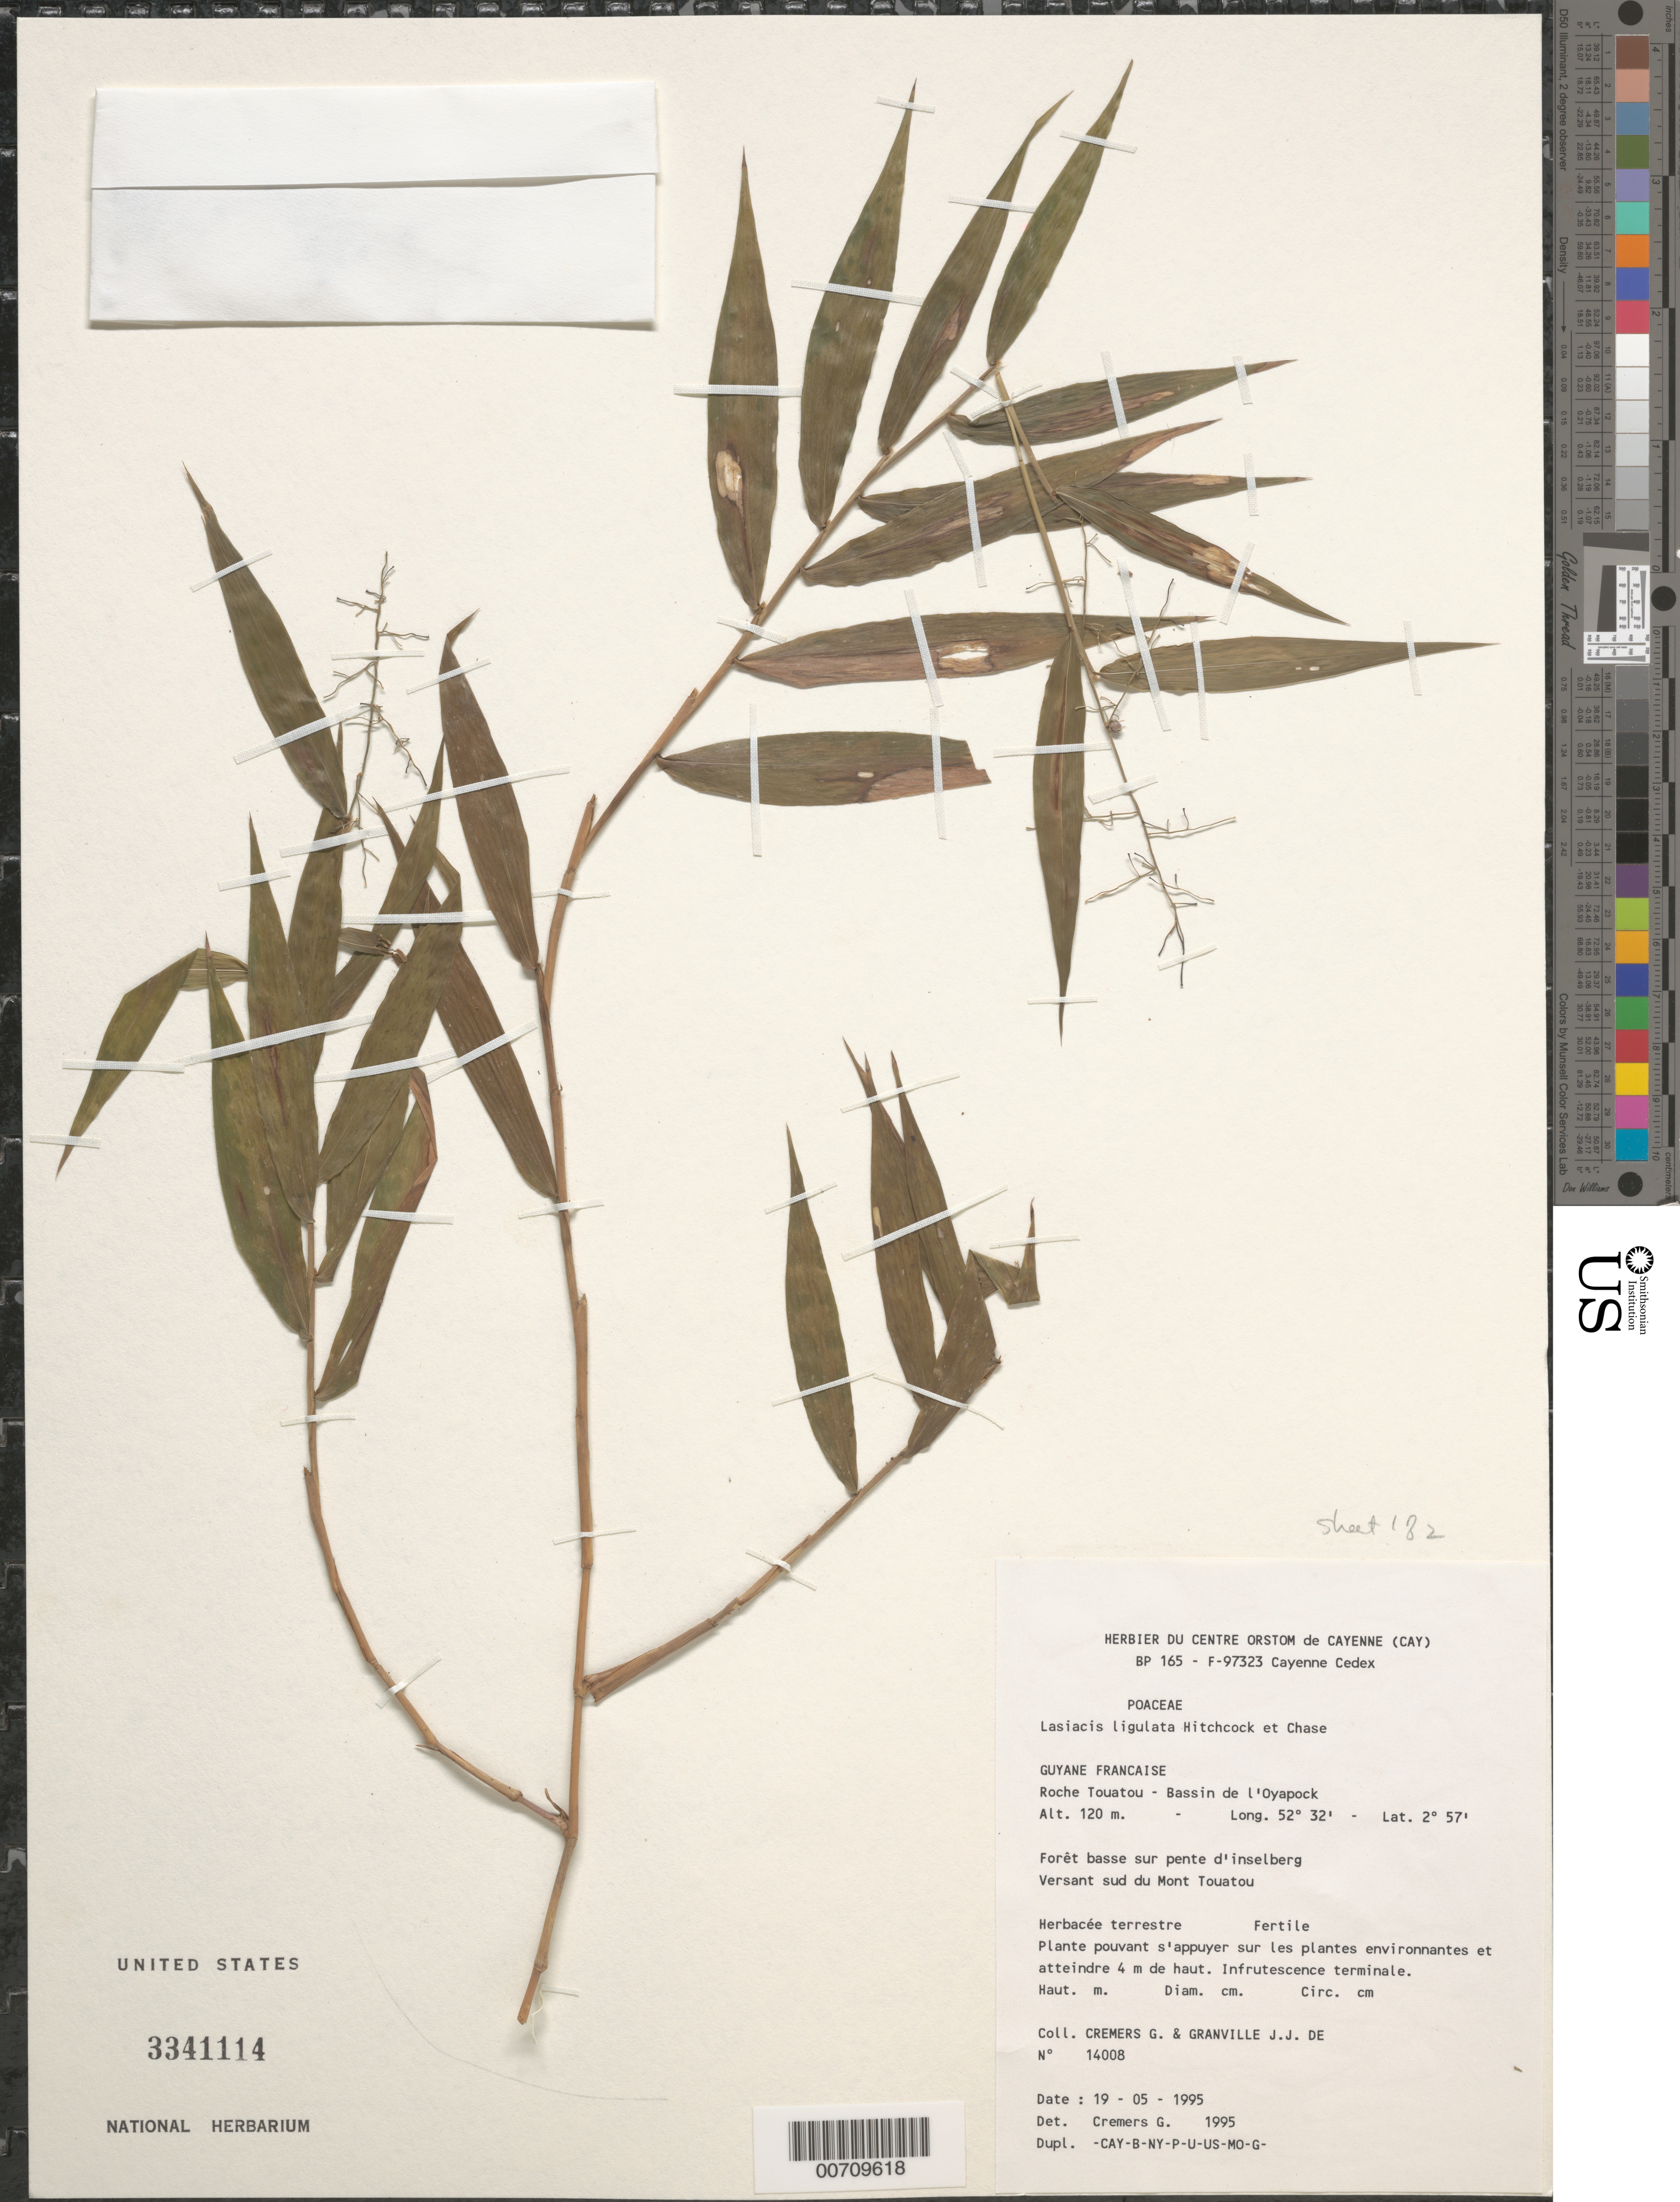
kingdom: Plantae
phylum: Tracheophyta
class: Liliopsida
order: Poales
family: Poaceae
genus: Lasiacis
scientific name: Lasiacis ligulata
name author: Hitchc. & Chase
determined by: Cremers, Georges A.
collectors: G. Cremers & J.-J. de Granville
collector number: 14008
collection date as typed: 19-May-95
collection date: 1995-05-19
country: French Guiana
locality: Roche Touatou, Bassin de l'Oyapock, versant sud du Mont Touatou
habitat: Forêt basse sur pente d'inselberg; versant sud du Mont Touatou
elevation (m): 120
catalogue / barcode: US 3341114